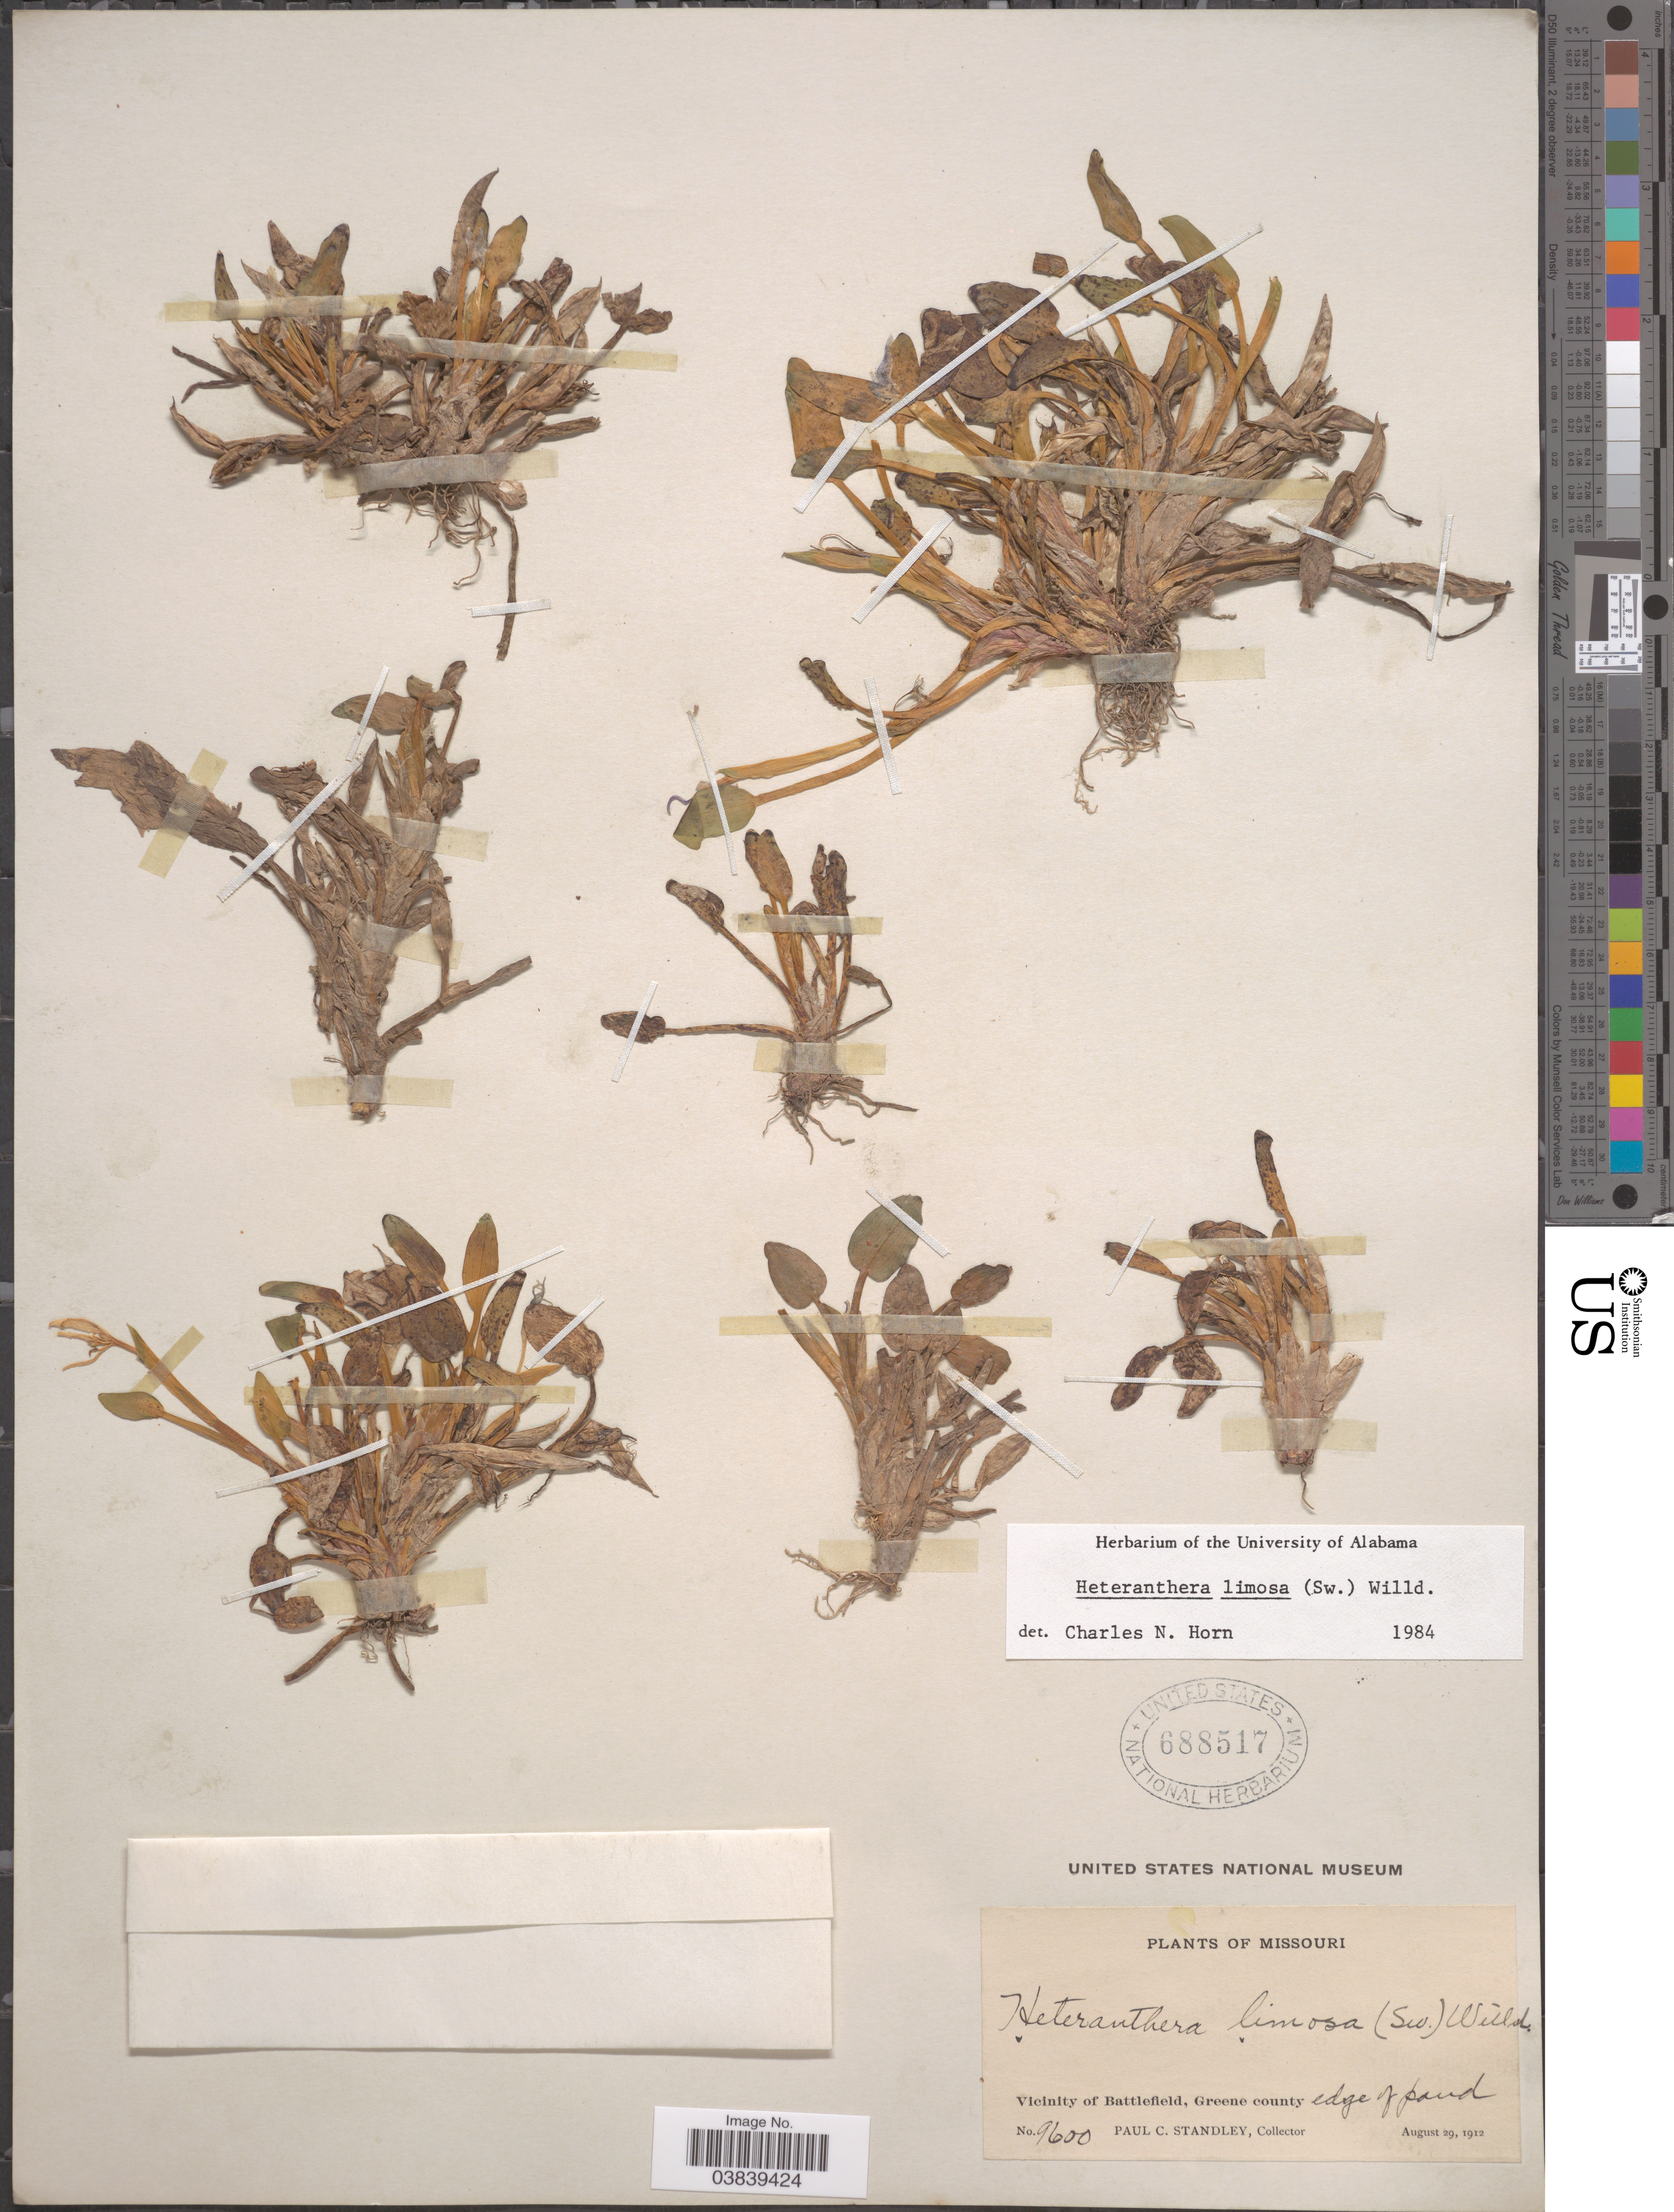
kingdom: Plantae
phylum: Tracheophyta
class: Liliopsida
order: Commelinales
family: Pontederiaceae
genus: Heteranthera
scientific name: Heteranthera limosa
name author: (Sw.) Willd.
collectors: P. C. Standley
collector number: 9600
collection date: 1912-08-29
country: United States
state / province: Missouri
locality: Vicinity of Battlefield, Green county.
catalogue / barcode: US 688517